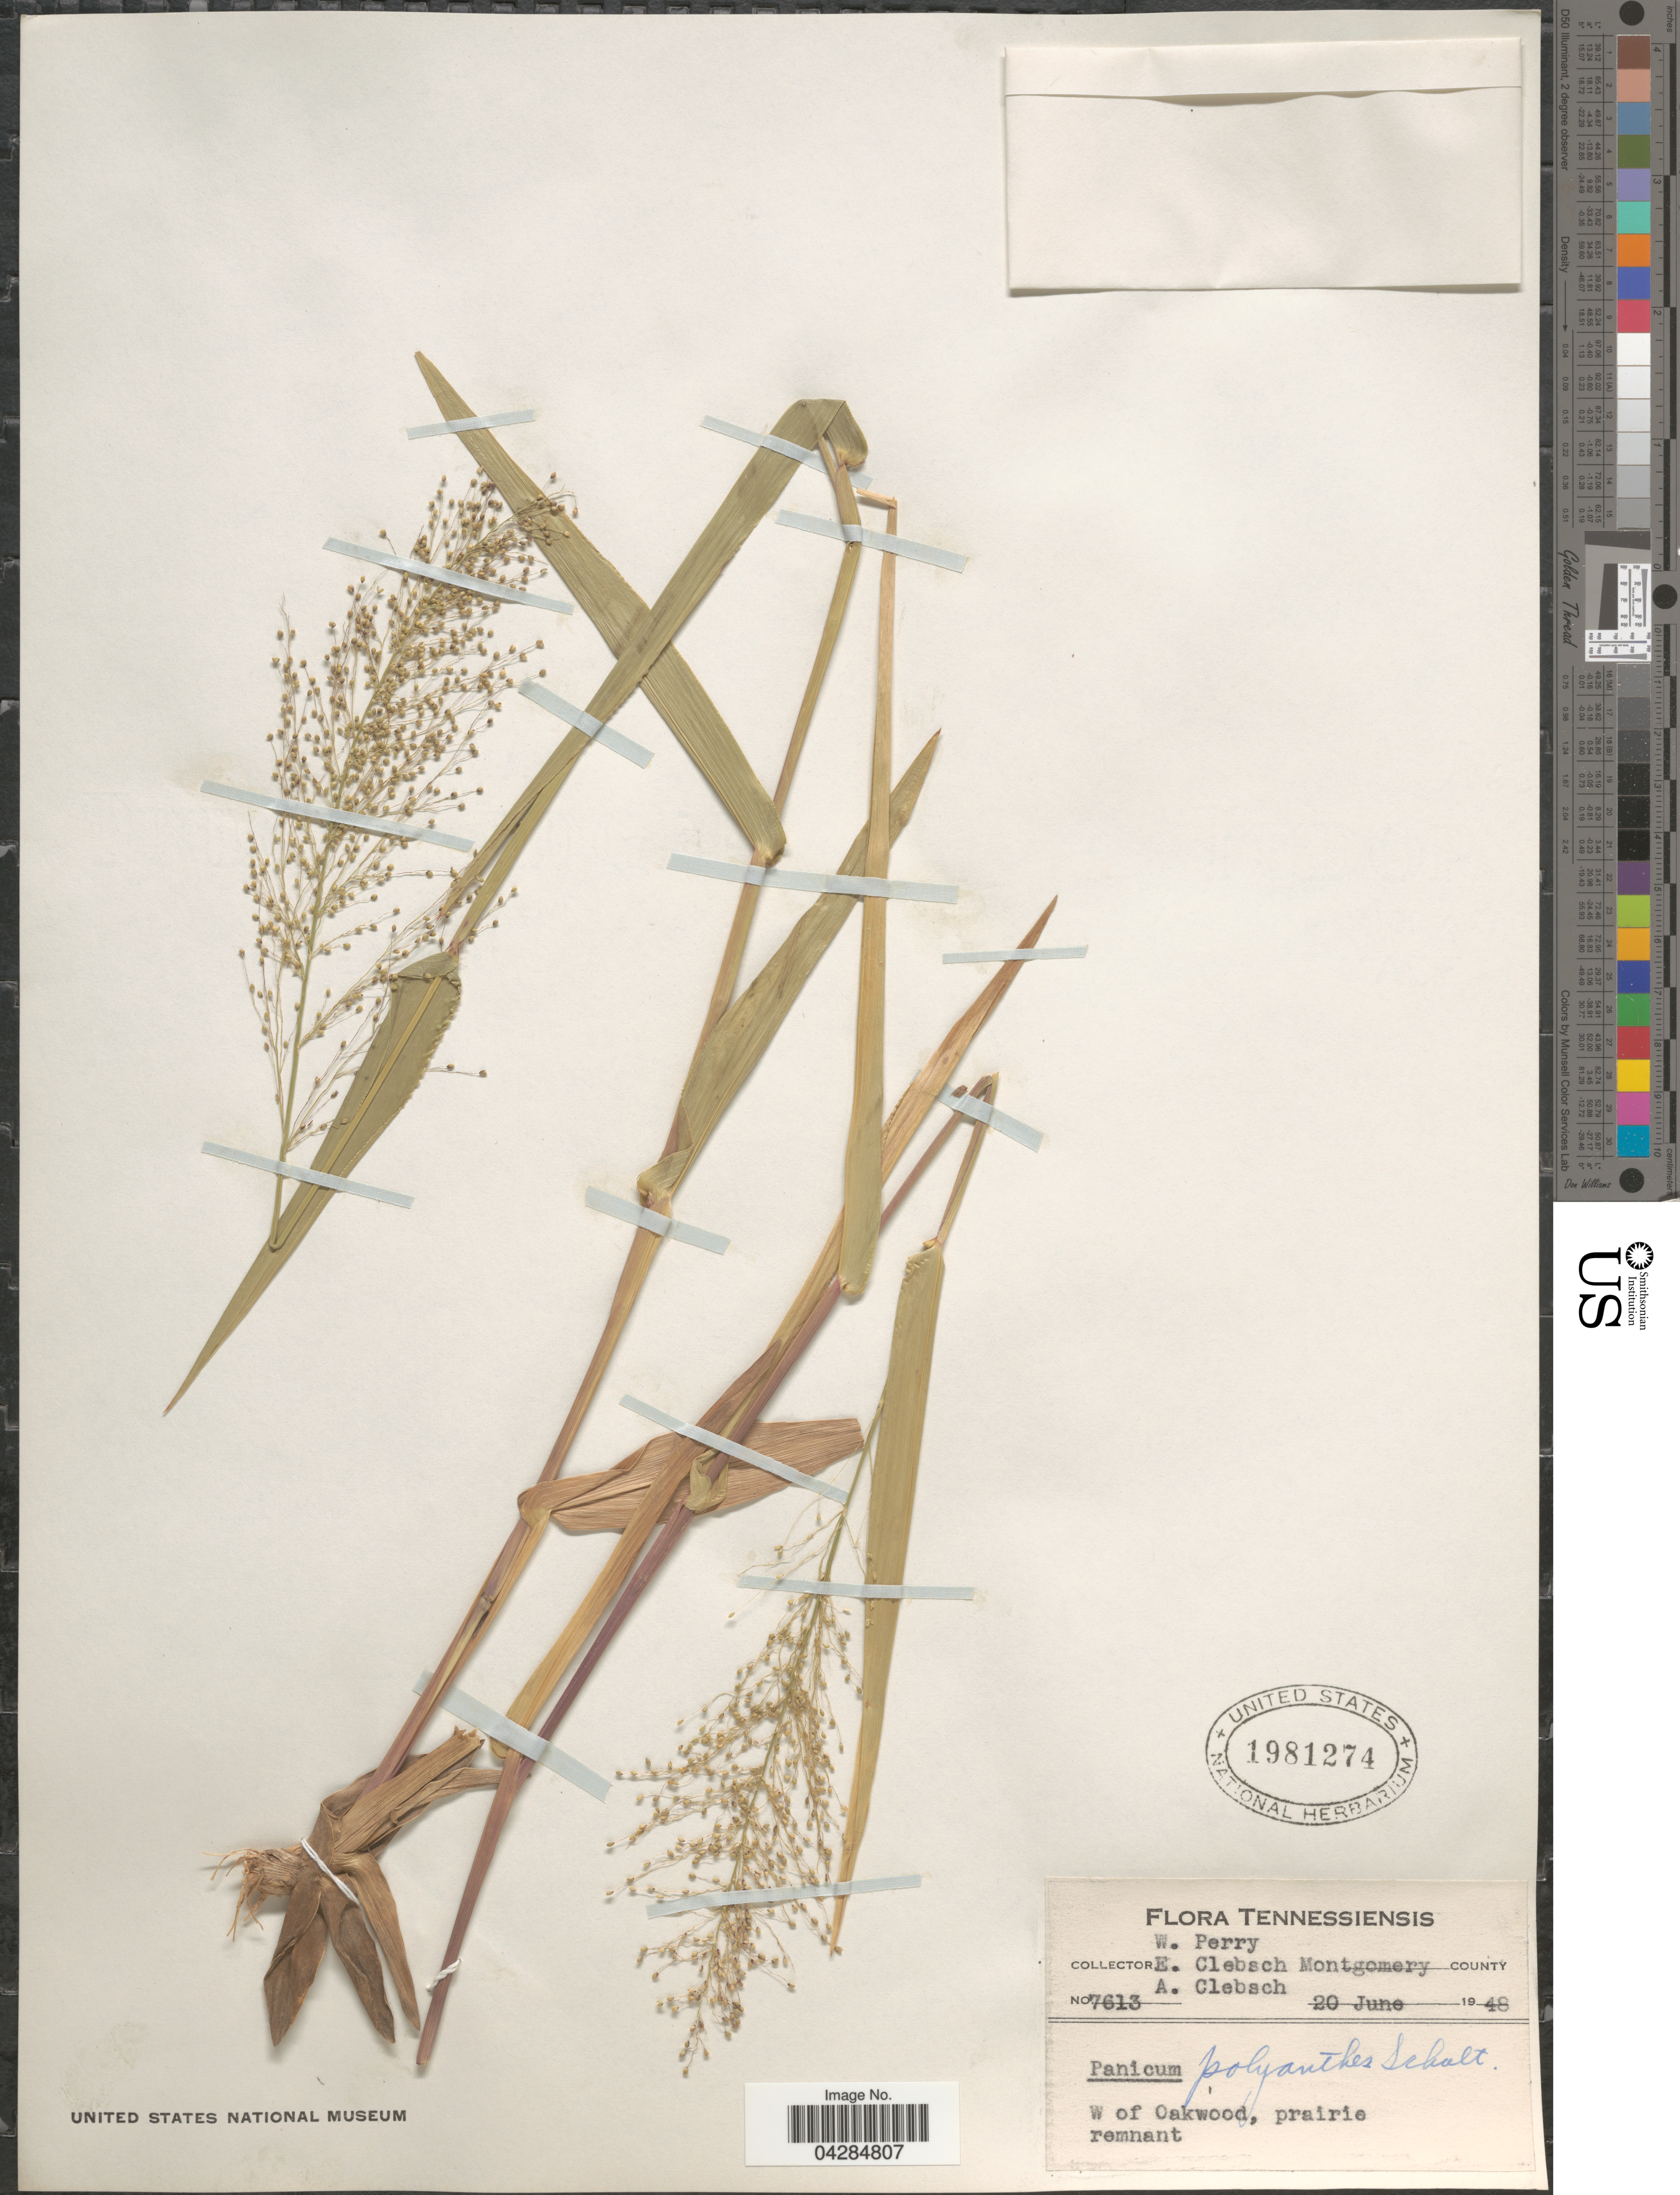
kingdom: Plantae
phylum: Tracheophyta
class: Liliopsida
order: Poales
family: Poaceae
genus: Dichanthelium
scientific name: Dichanthelium polyanthes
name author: (Schult.) Mohlenbr.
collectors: W. Perry, E. Clebsch & A. Clebsch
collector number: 7613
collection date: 1948-06-20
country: United States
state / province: Tennessee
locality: Montgomery County. W of Oakwood.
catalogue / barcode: US 1981274